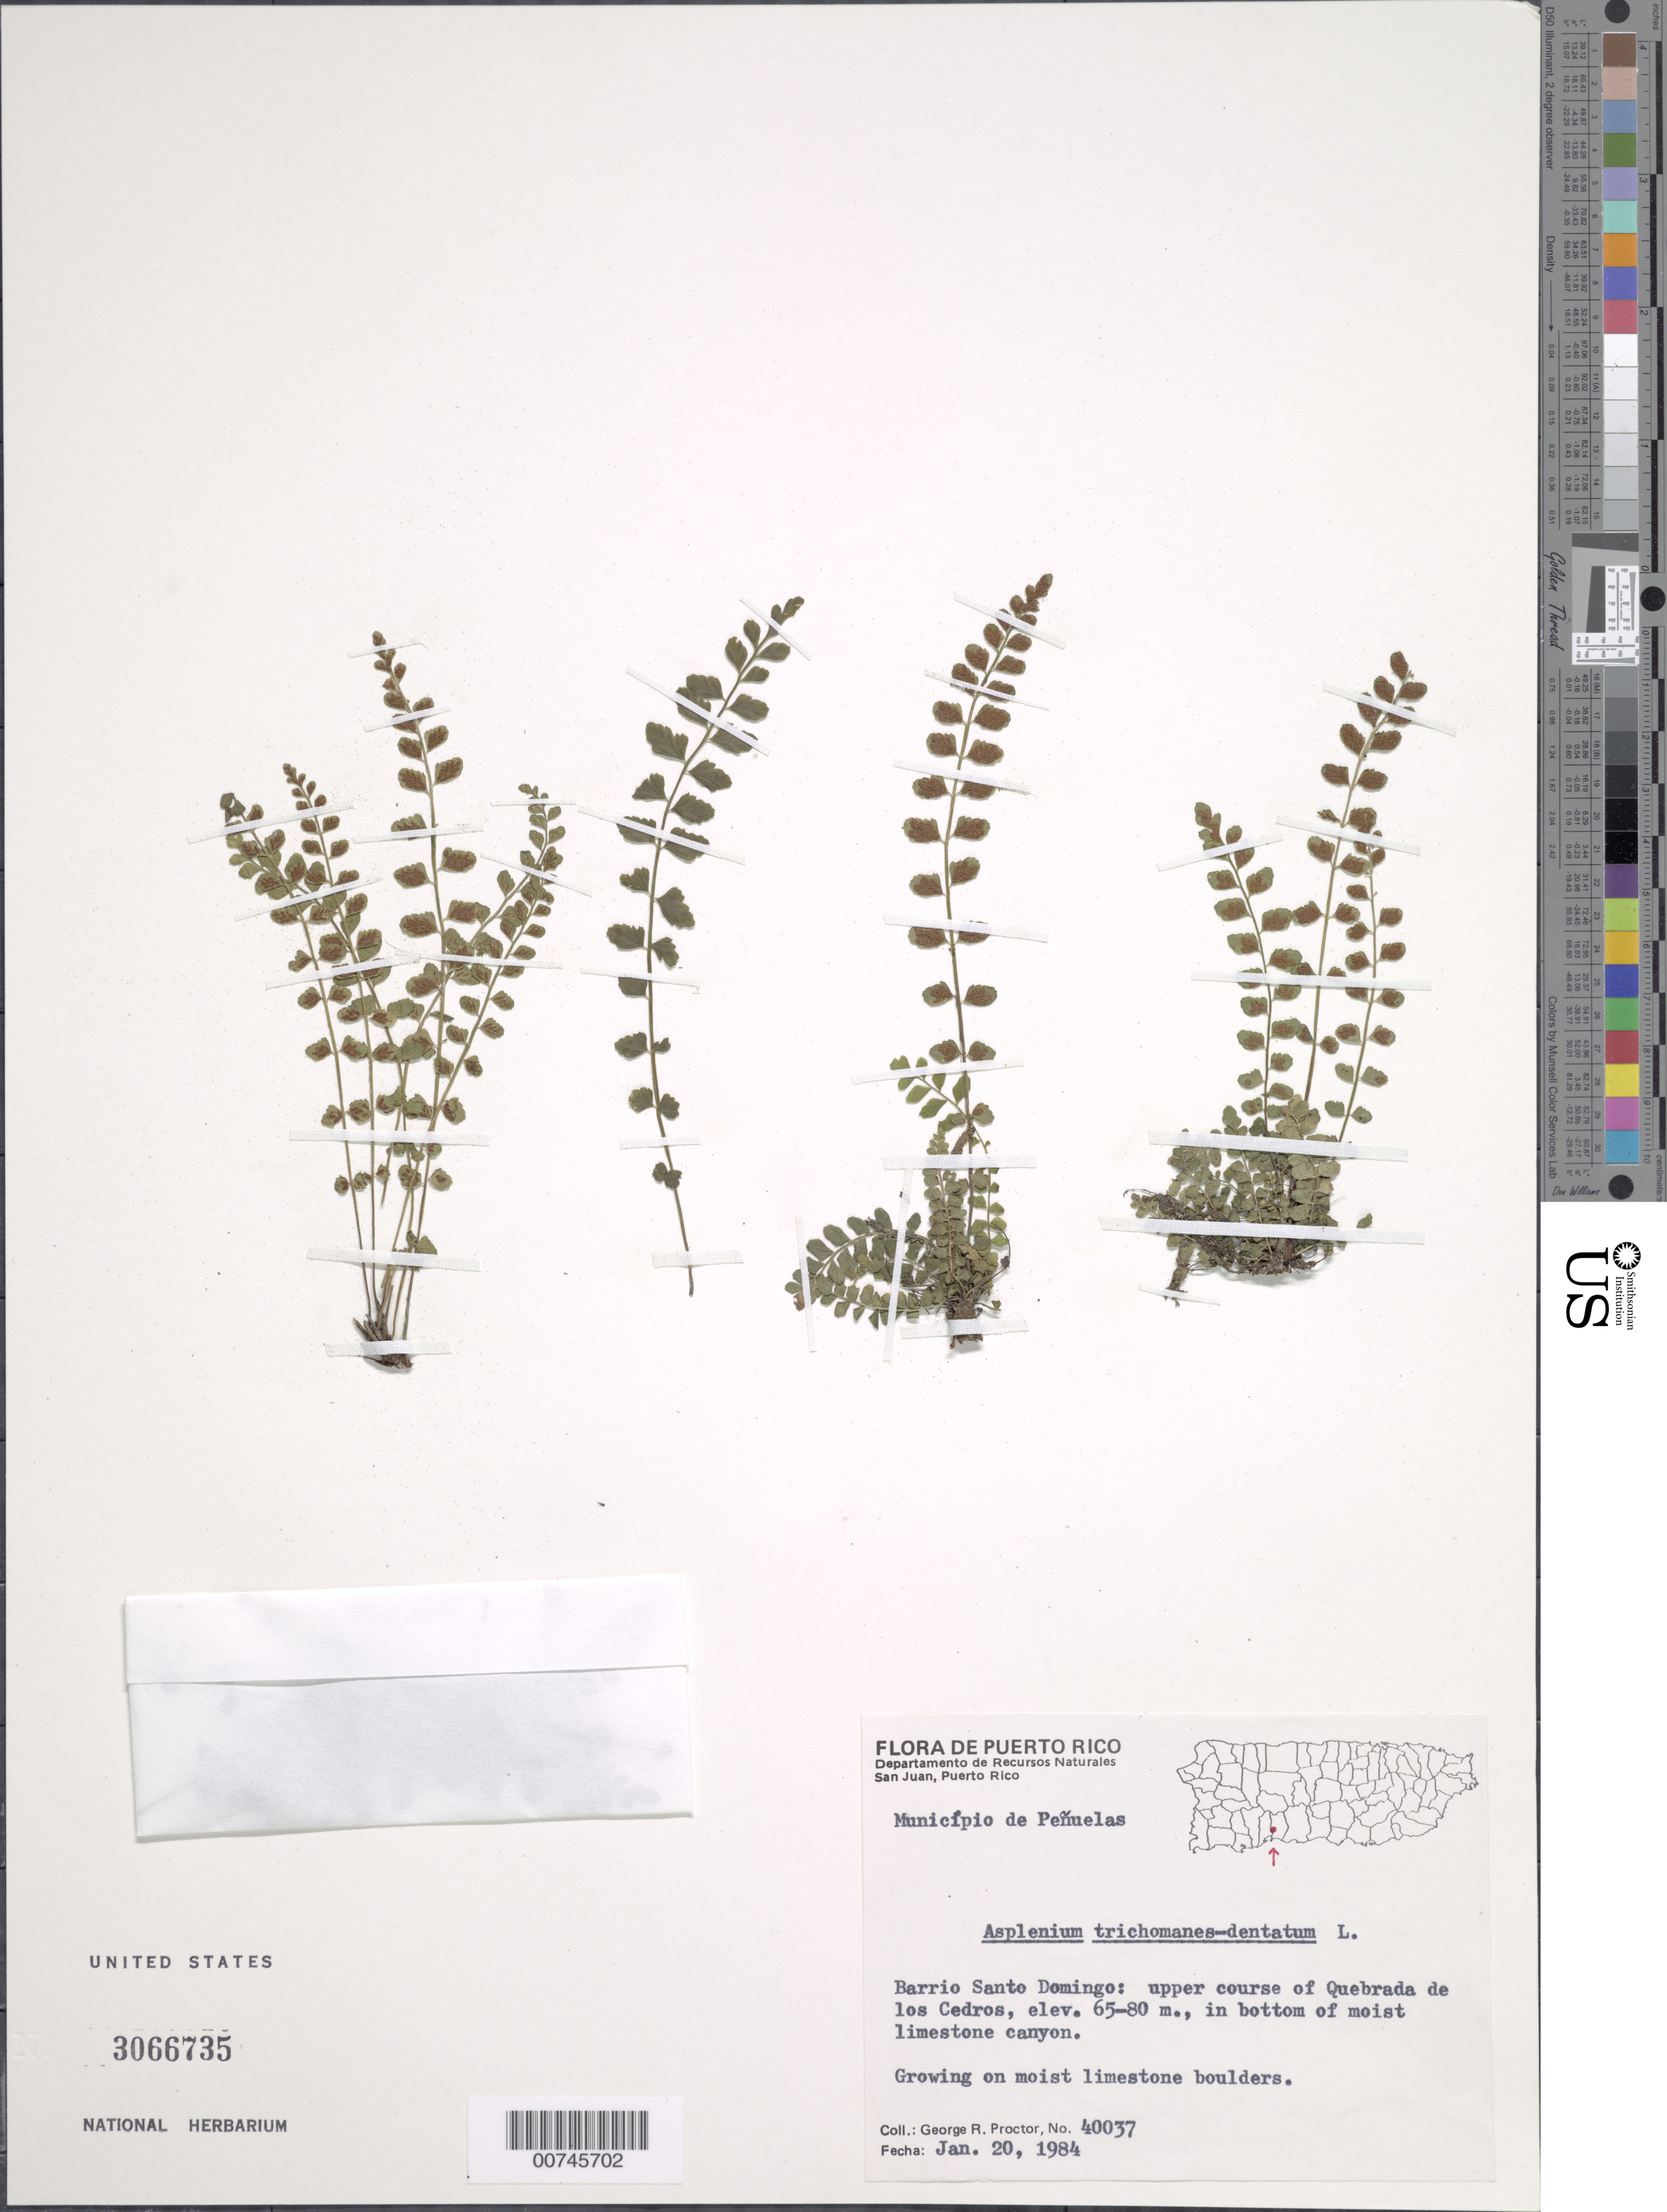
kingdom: Plantae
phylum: Tracheophyta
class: Polypodiopsida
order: Polypodiales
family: Aspleniaceae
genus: Asplenium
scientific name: Asplenium trichomanes-dentatum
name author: L.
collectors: G. R. Proctor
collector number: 40037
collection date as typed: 20 Jan 1984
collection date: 1984-01-20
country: Puerto Rico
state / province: Peñuelas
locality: Barrio Santo Domingo: upper course of Quebrada de Los Cedros, in bottom of moist limestone canyon. Municipio de Peñuelas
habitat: Growing on moist limestone boulders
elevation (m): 65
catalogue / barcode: US 3066735